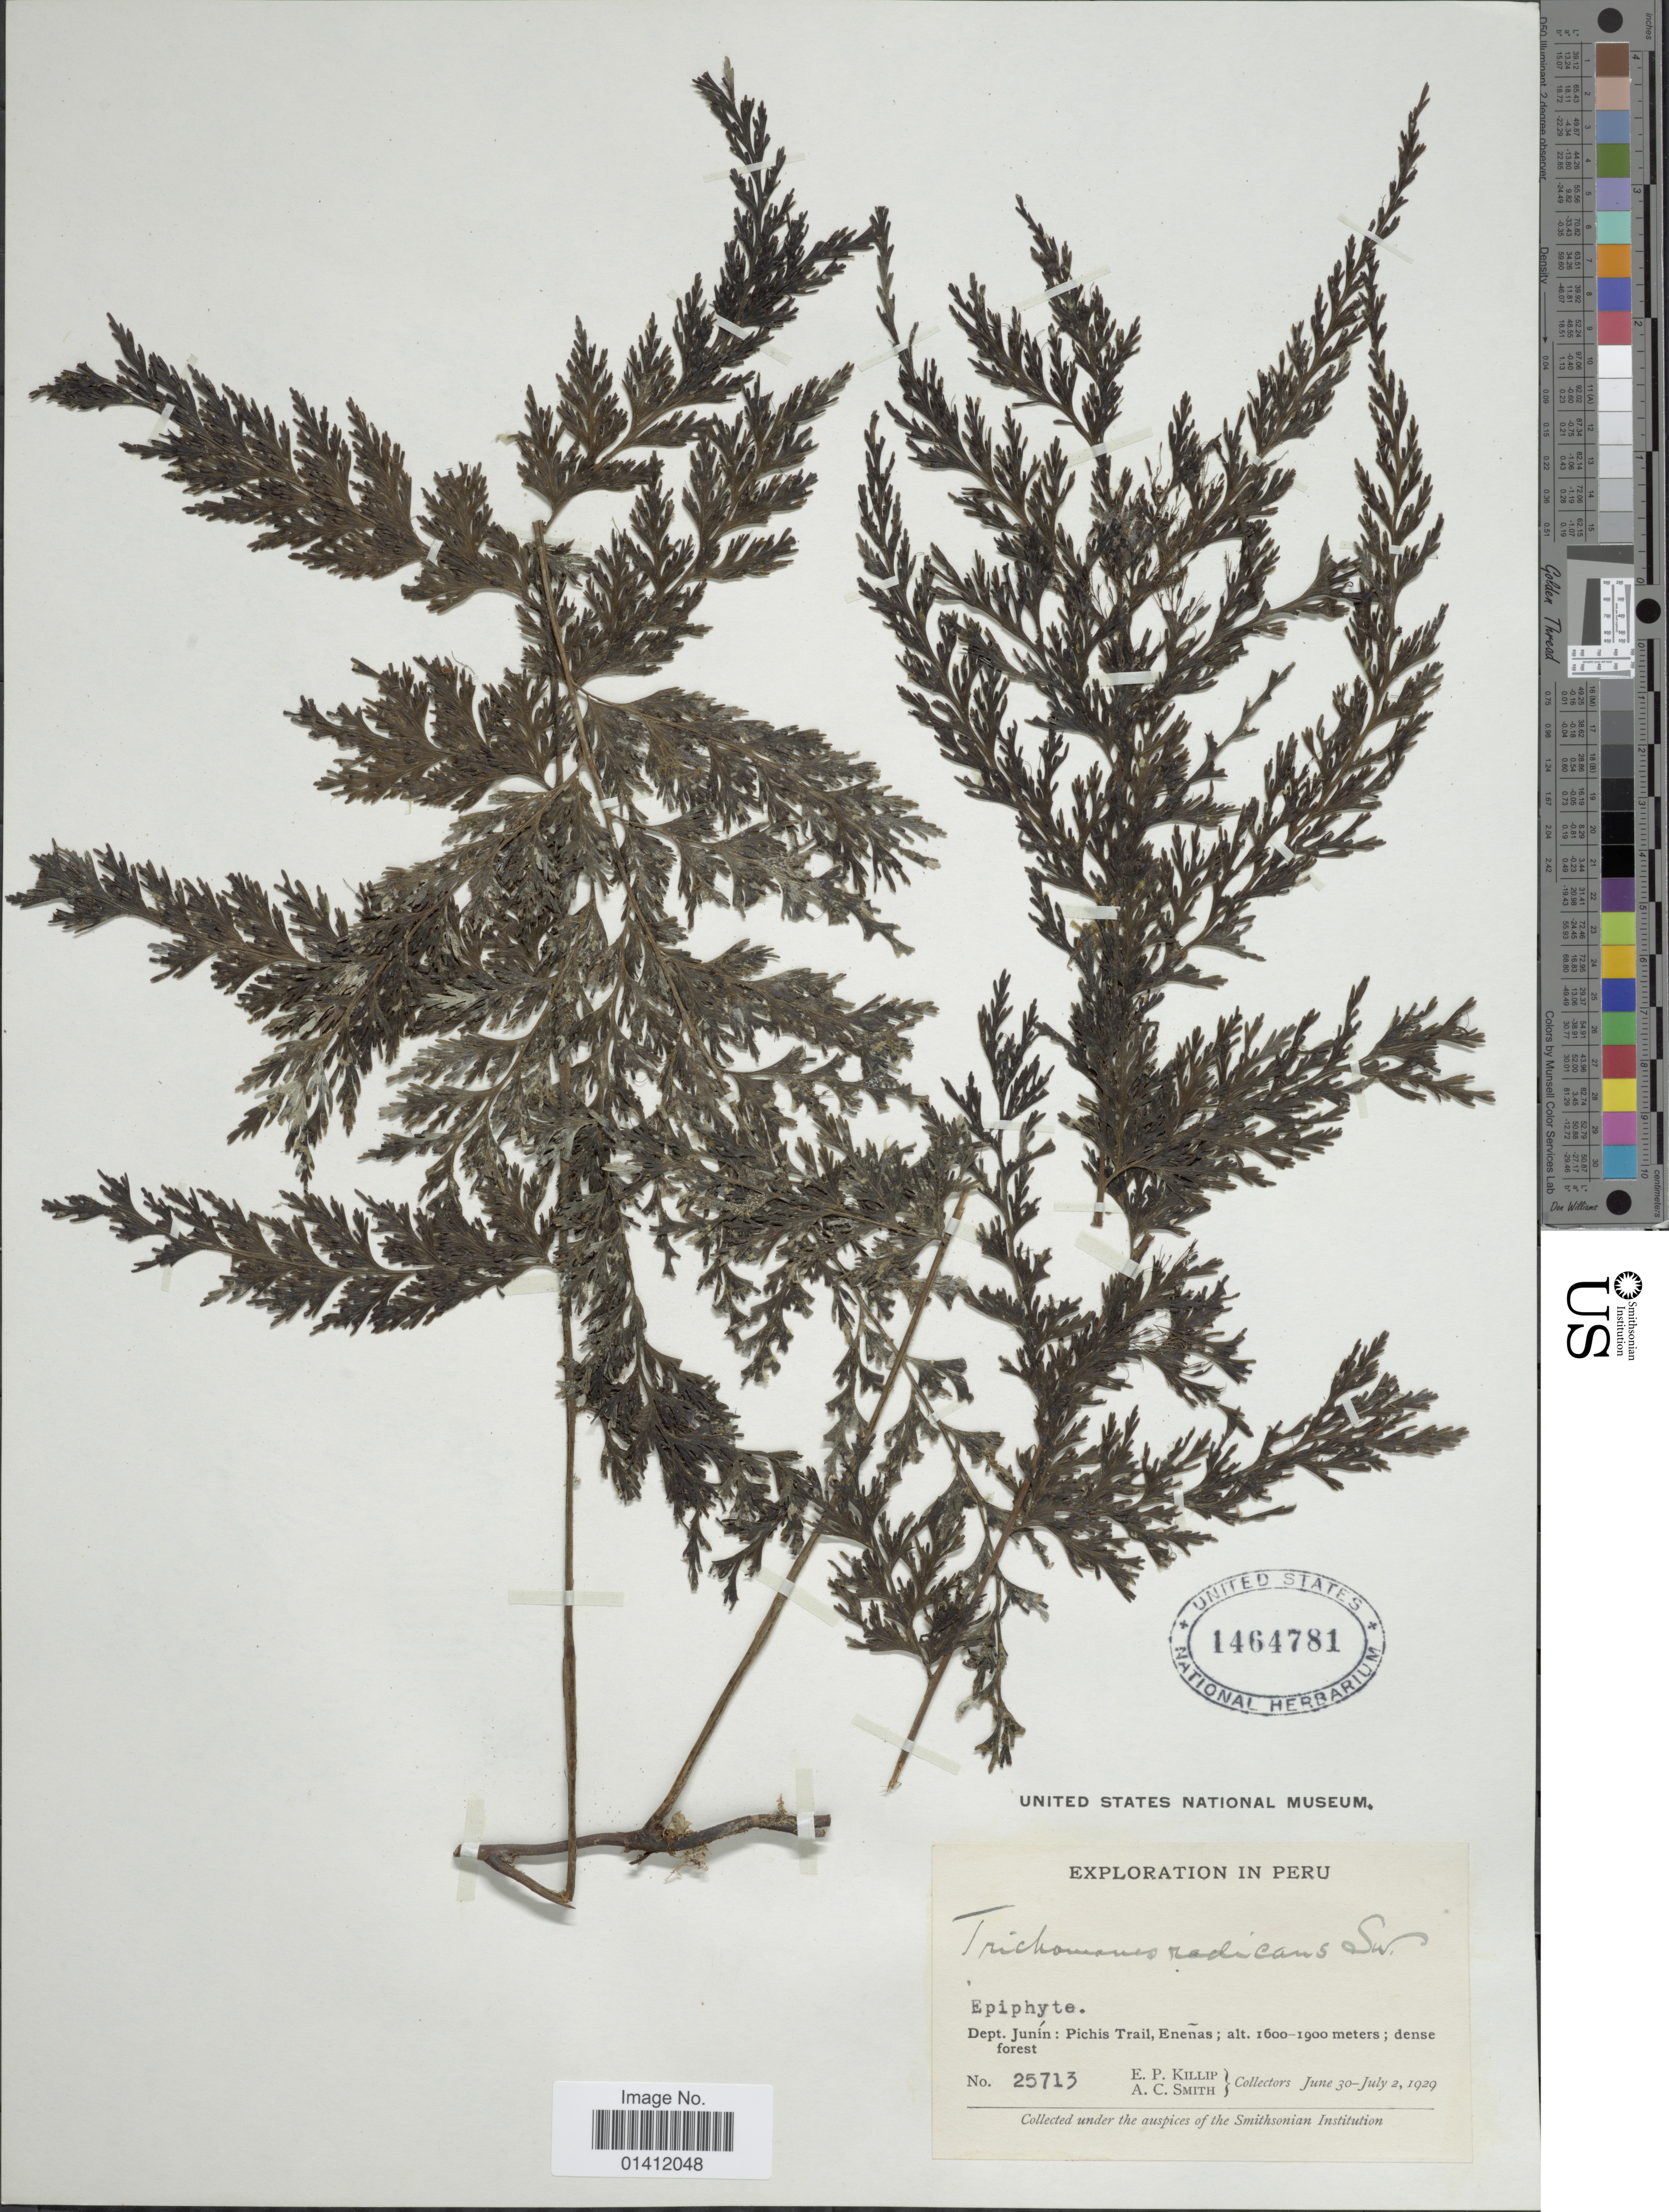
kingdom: Plantae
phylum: Tracheophyta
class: Polypodiopsida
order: Hymenophyllales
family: Hymenophyllaceae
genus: Vandenboschia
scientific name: Vandenboschia radicans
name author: (Sw.) Copel.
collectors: E. P. Killip & A. C. Smith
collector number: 25713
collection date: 1929-06-30/1929-07-02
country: Peru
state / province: Junín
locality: Dept. Junin. Pichis Trail, Enenas.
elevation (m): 1600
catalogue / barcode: US 1464781